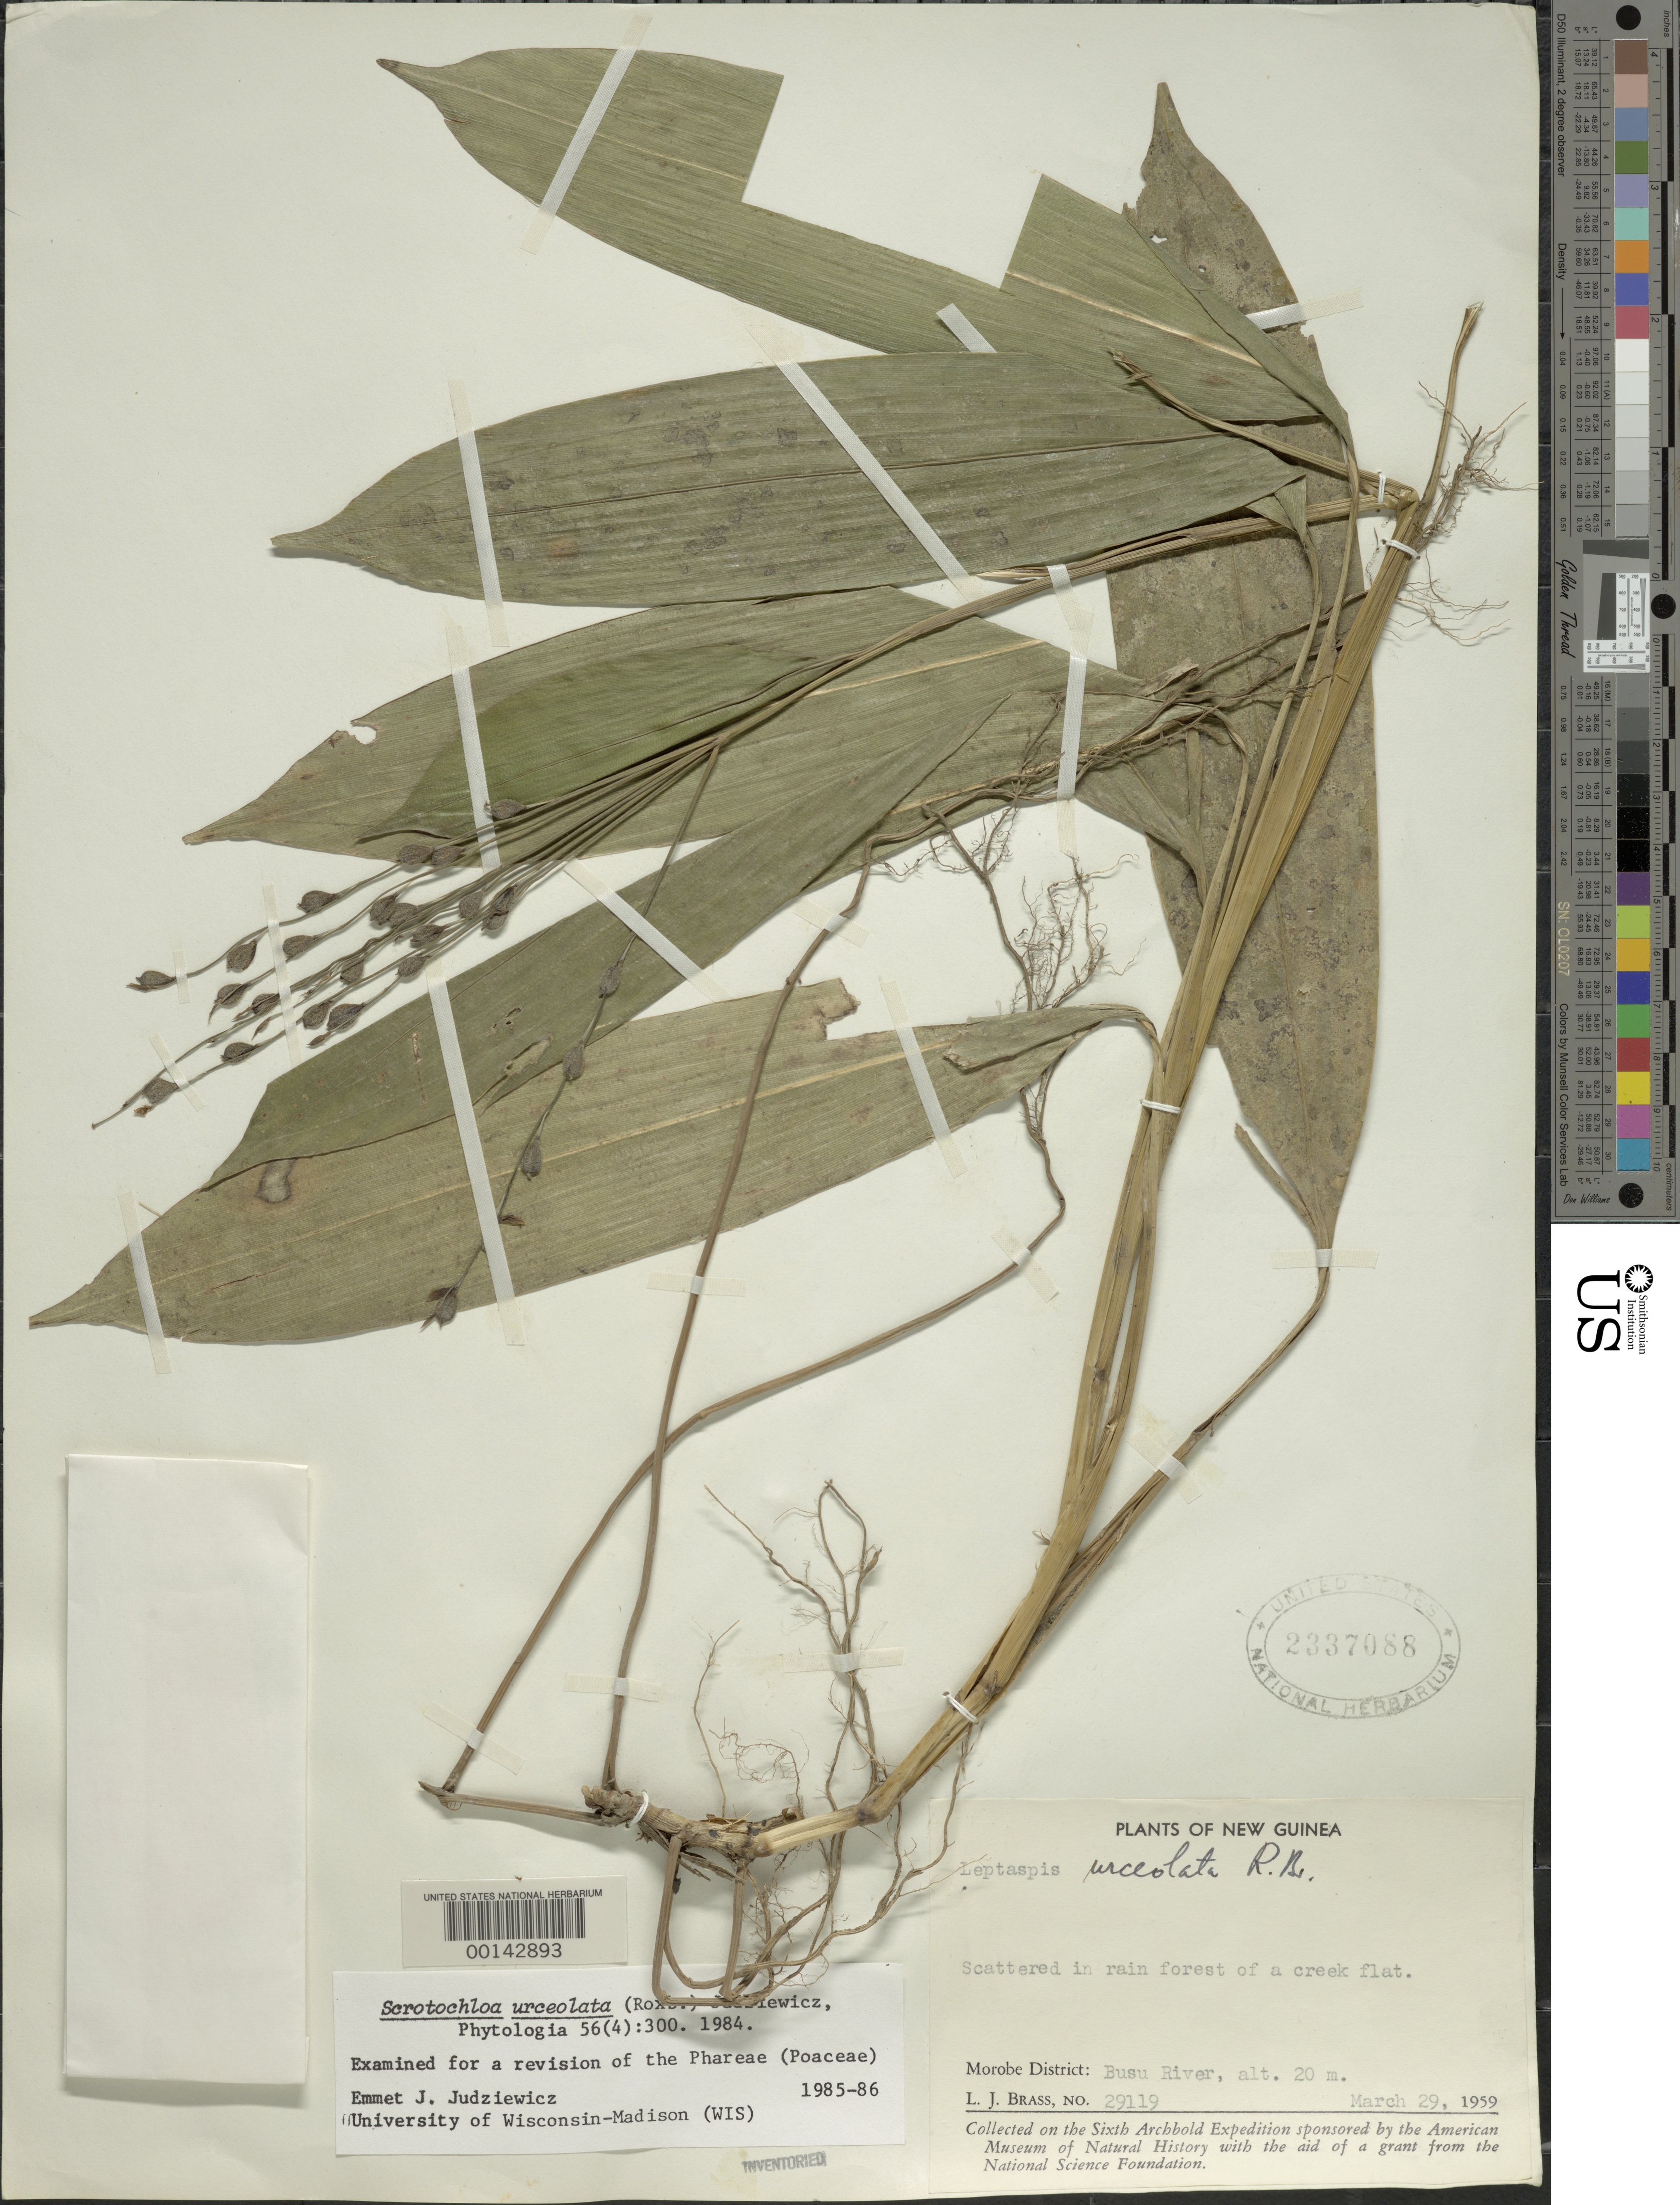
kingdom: Plantae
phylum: Tracheophyta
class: Liliopsida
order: Poales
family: Poaceae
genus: Scrotochloa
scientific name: Scrotochloa urceolata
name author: (Roxb.) Judz.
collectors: L. J. Brass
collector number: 29119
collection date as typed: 29 Mar 1959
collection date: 1959-03-29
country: Papua New Guinea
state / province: Morobe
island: New Guinea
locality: Busu river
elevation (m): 20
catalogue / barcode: US 2337088